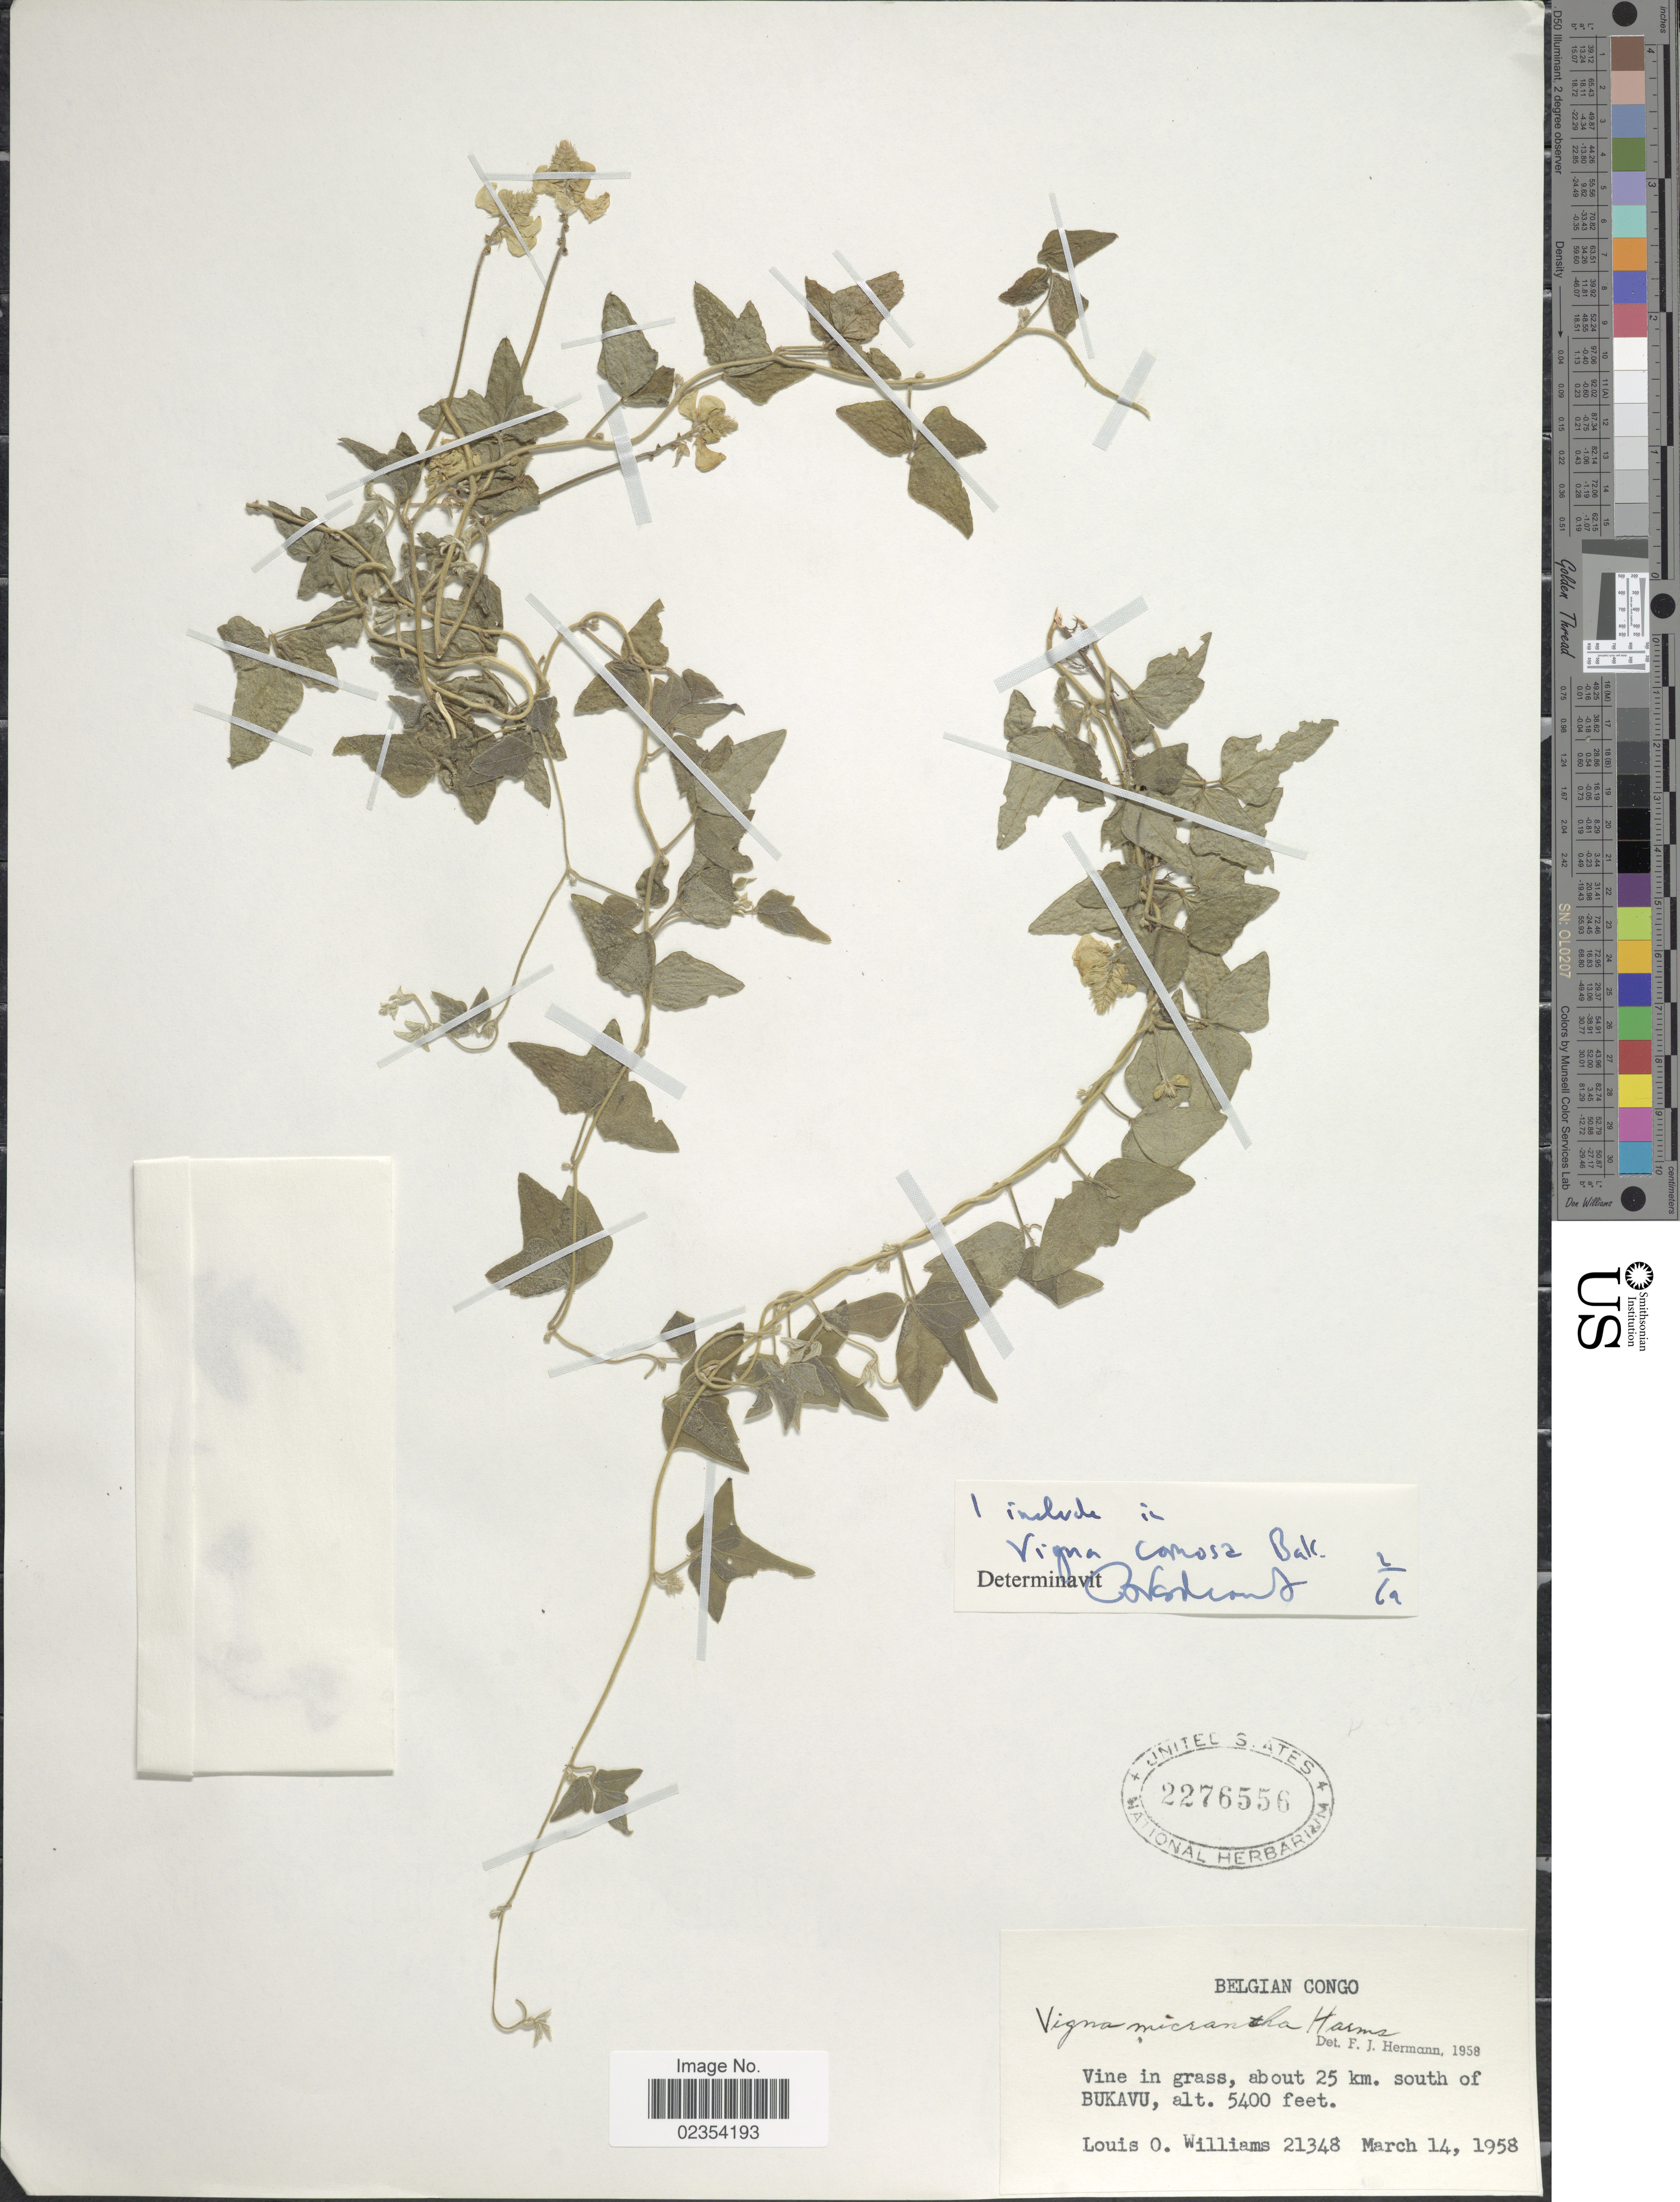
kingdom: Plantae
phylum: Tracheophyta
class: Magnoliopsida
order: Fabales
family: Fabaceae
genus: Vigna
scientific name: Vigna comosa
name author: Baker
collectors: L. O. Williams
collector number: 21348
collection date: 1958-03-14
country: Congo, Democratic Republic of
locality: Belgian Congo, about 25 km. south of Bukavu.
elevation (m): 1646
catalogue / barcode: US 2276556